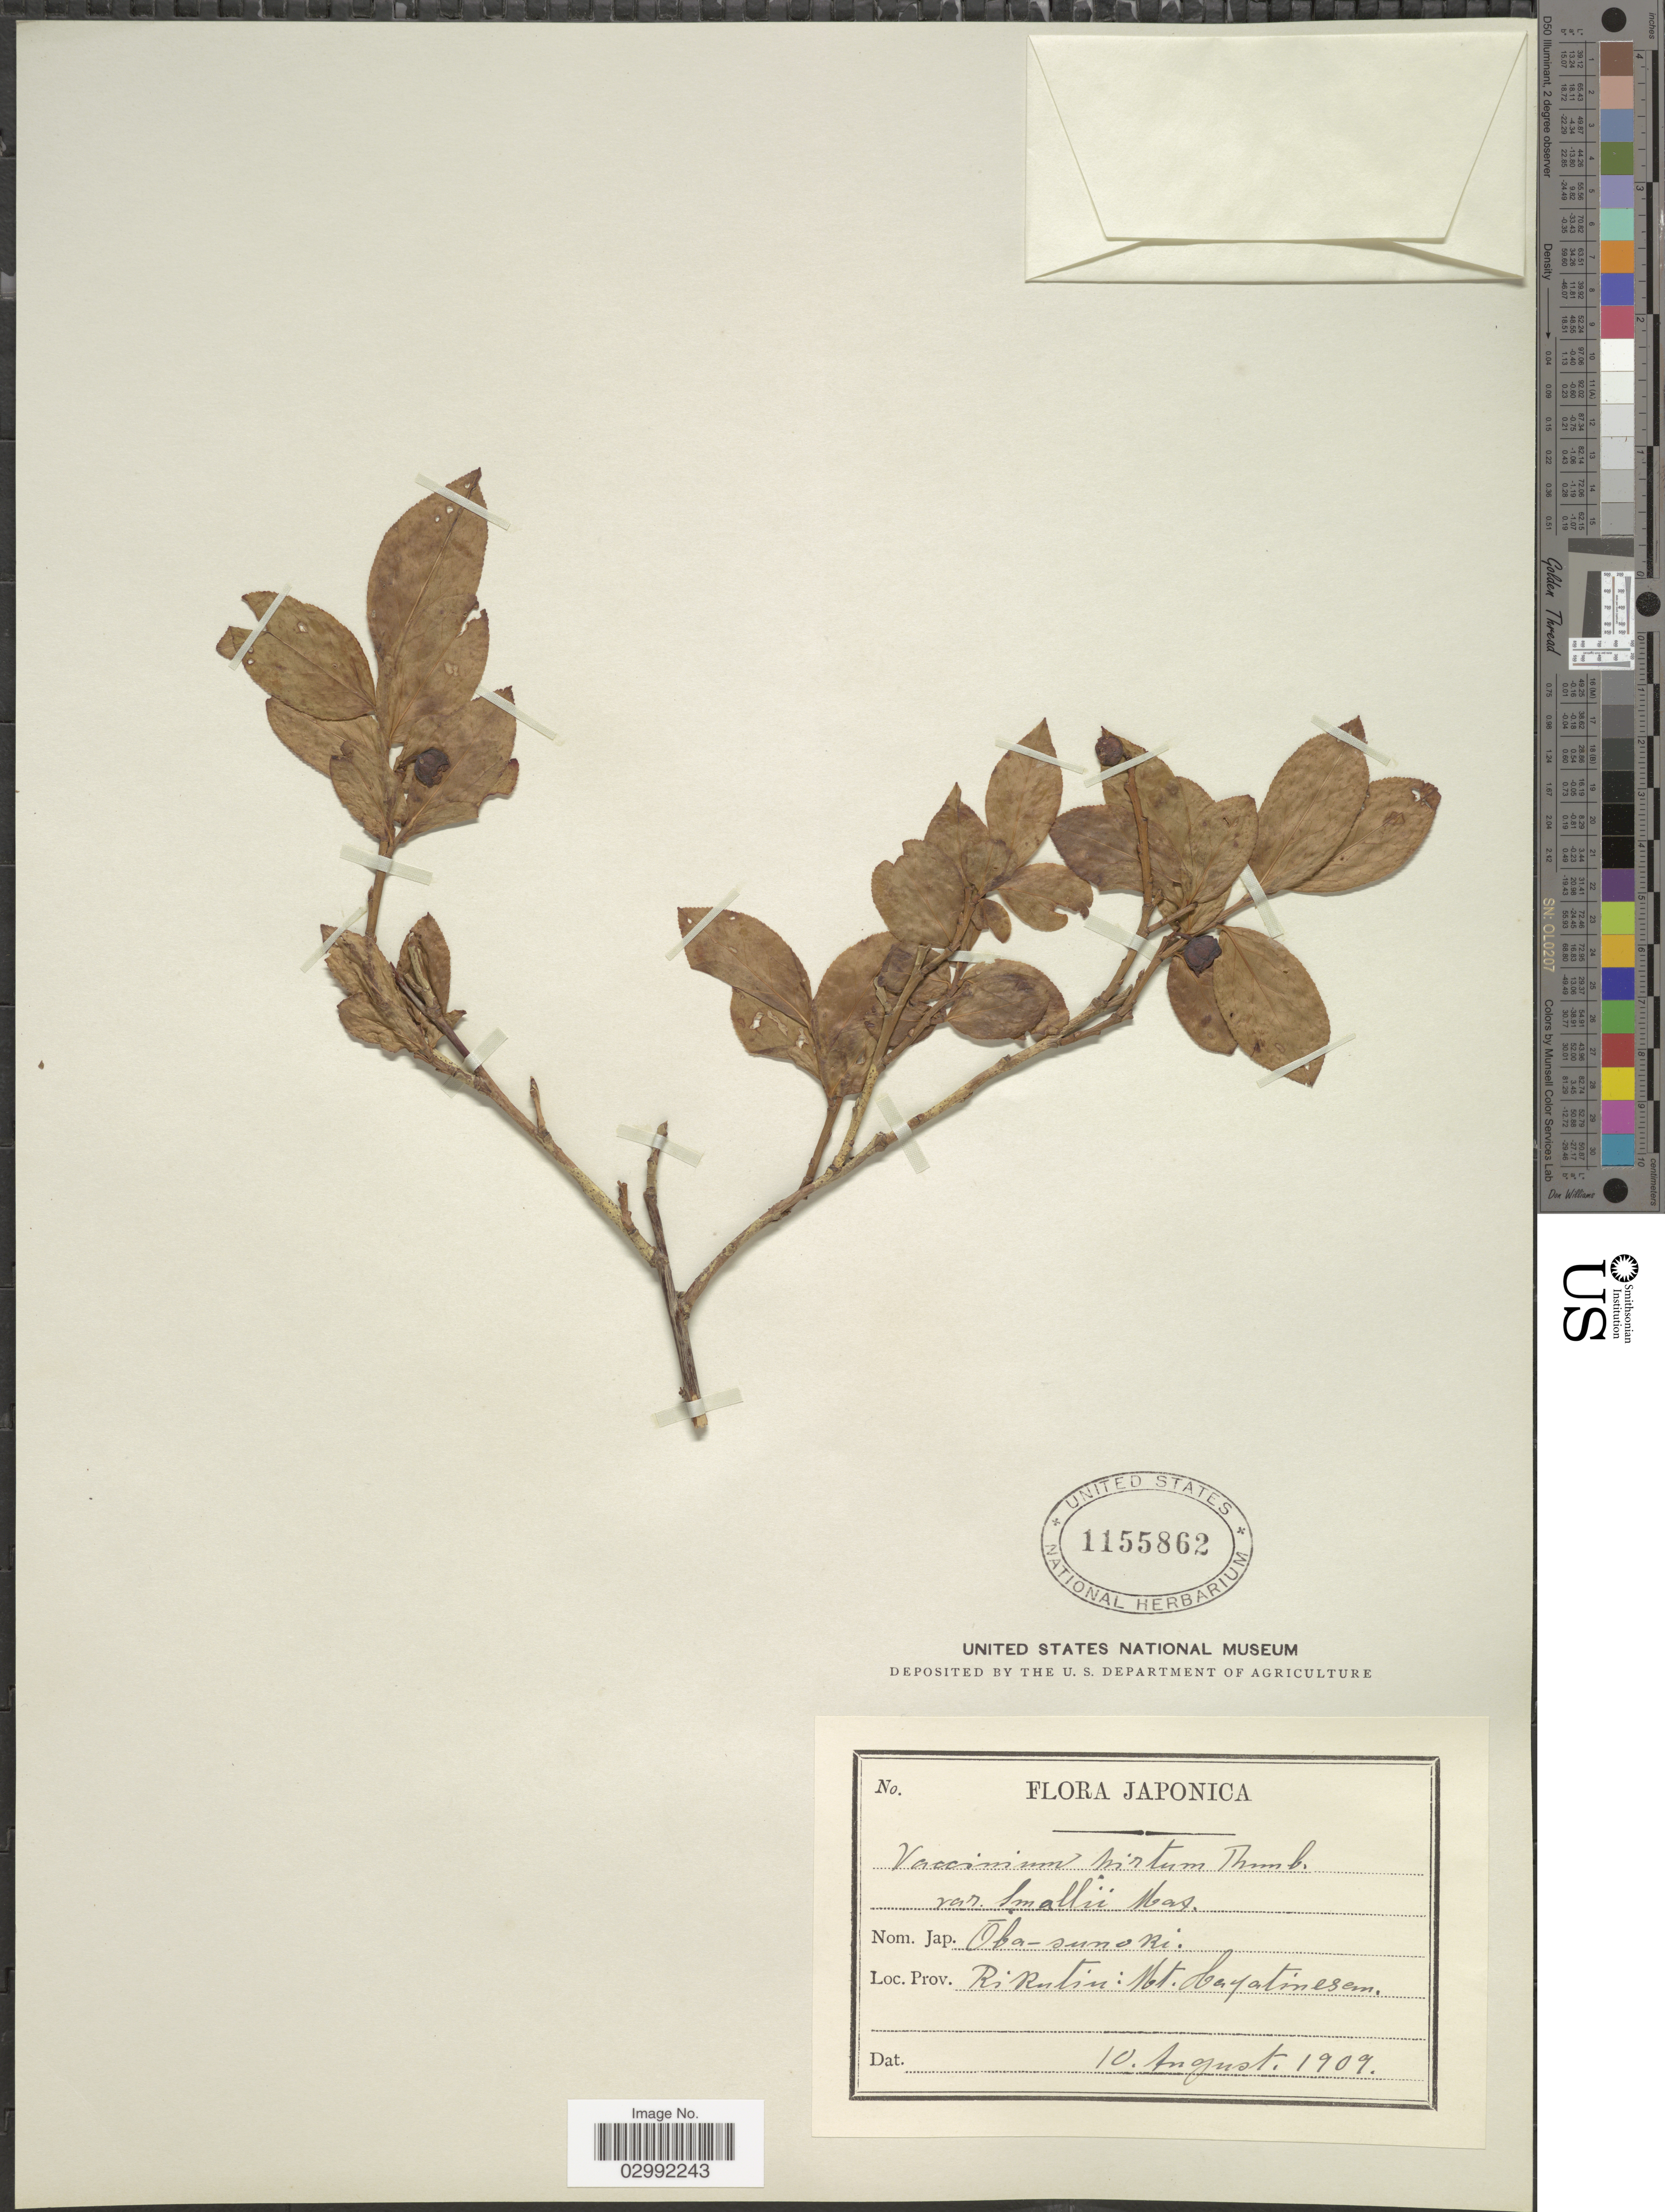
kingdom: Plantae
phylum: Tracheophyta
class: Magnoliopsida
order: Ericales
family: Ericaceae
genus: Vaccinium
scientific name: Vaccinium smallii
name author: A. Gray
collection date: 1909-08-10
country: Japan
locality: Japonica. Rikutiu: Mt. Hayatinesan.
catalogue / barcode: US 1155862